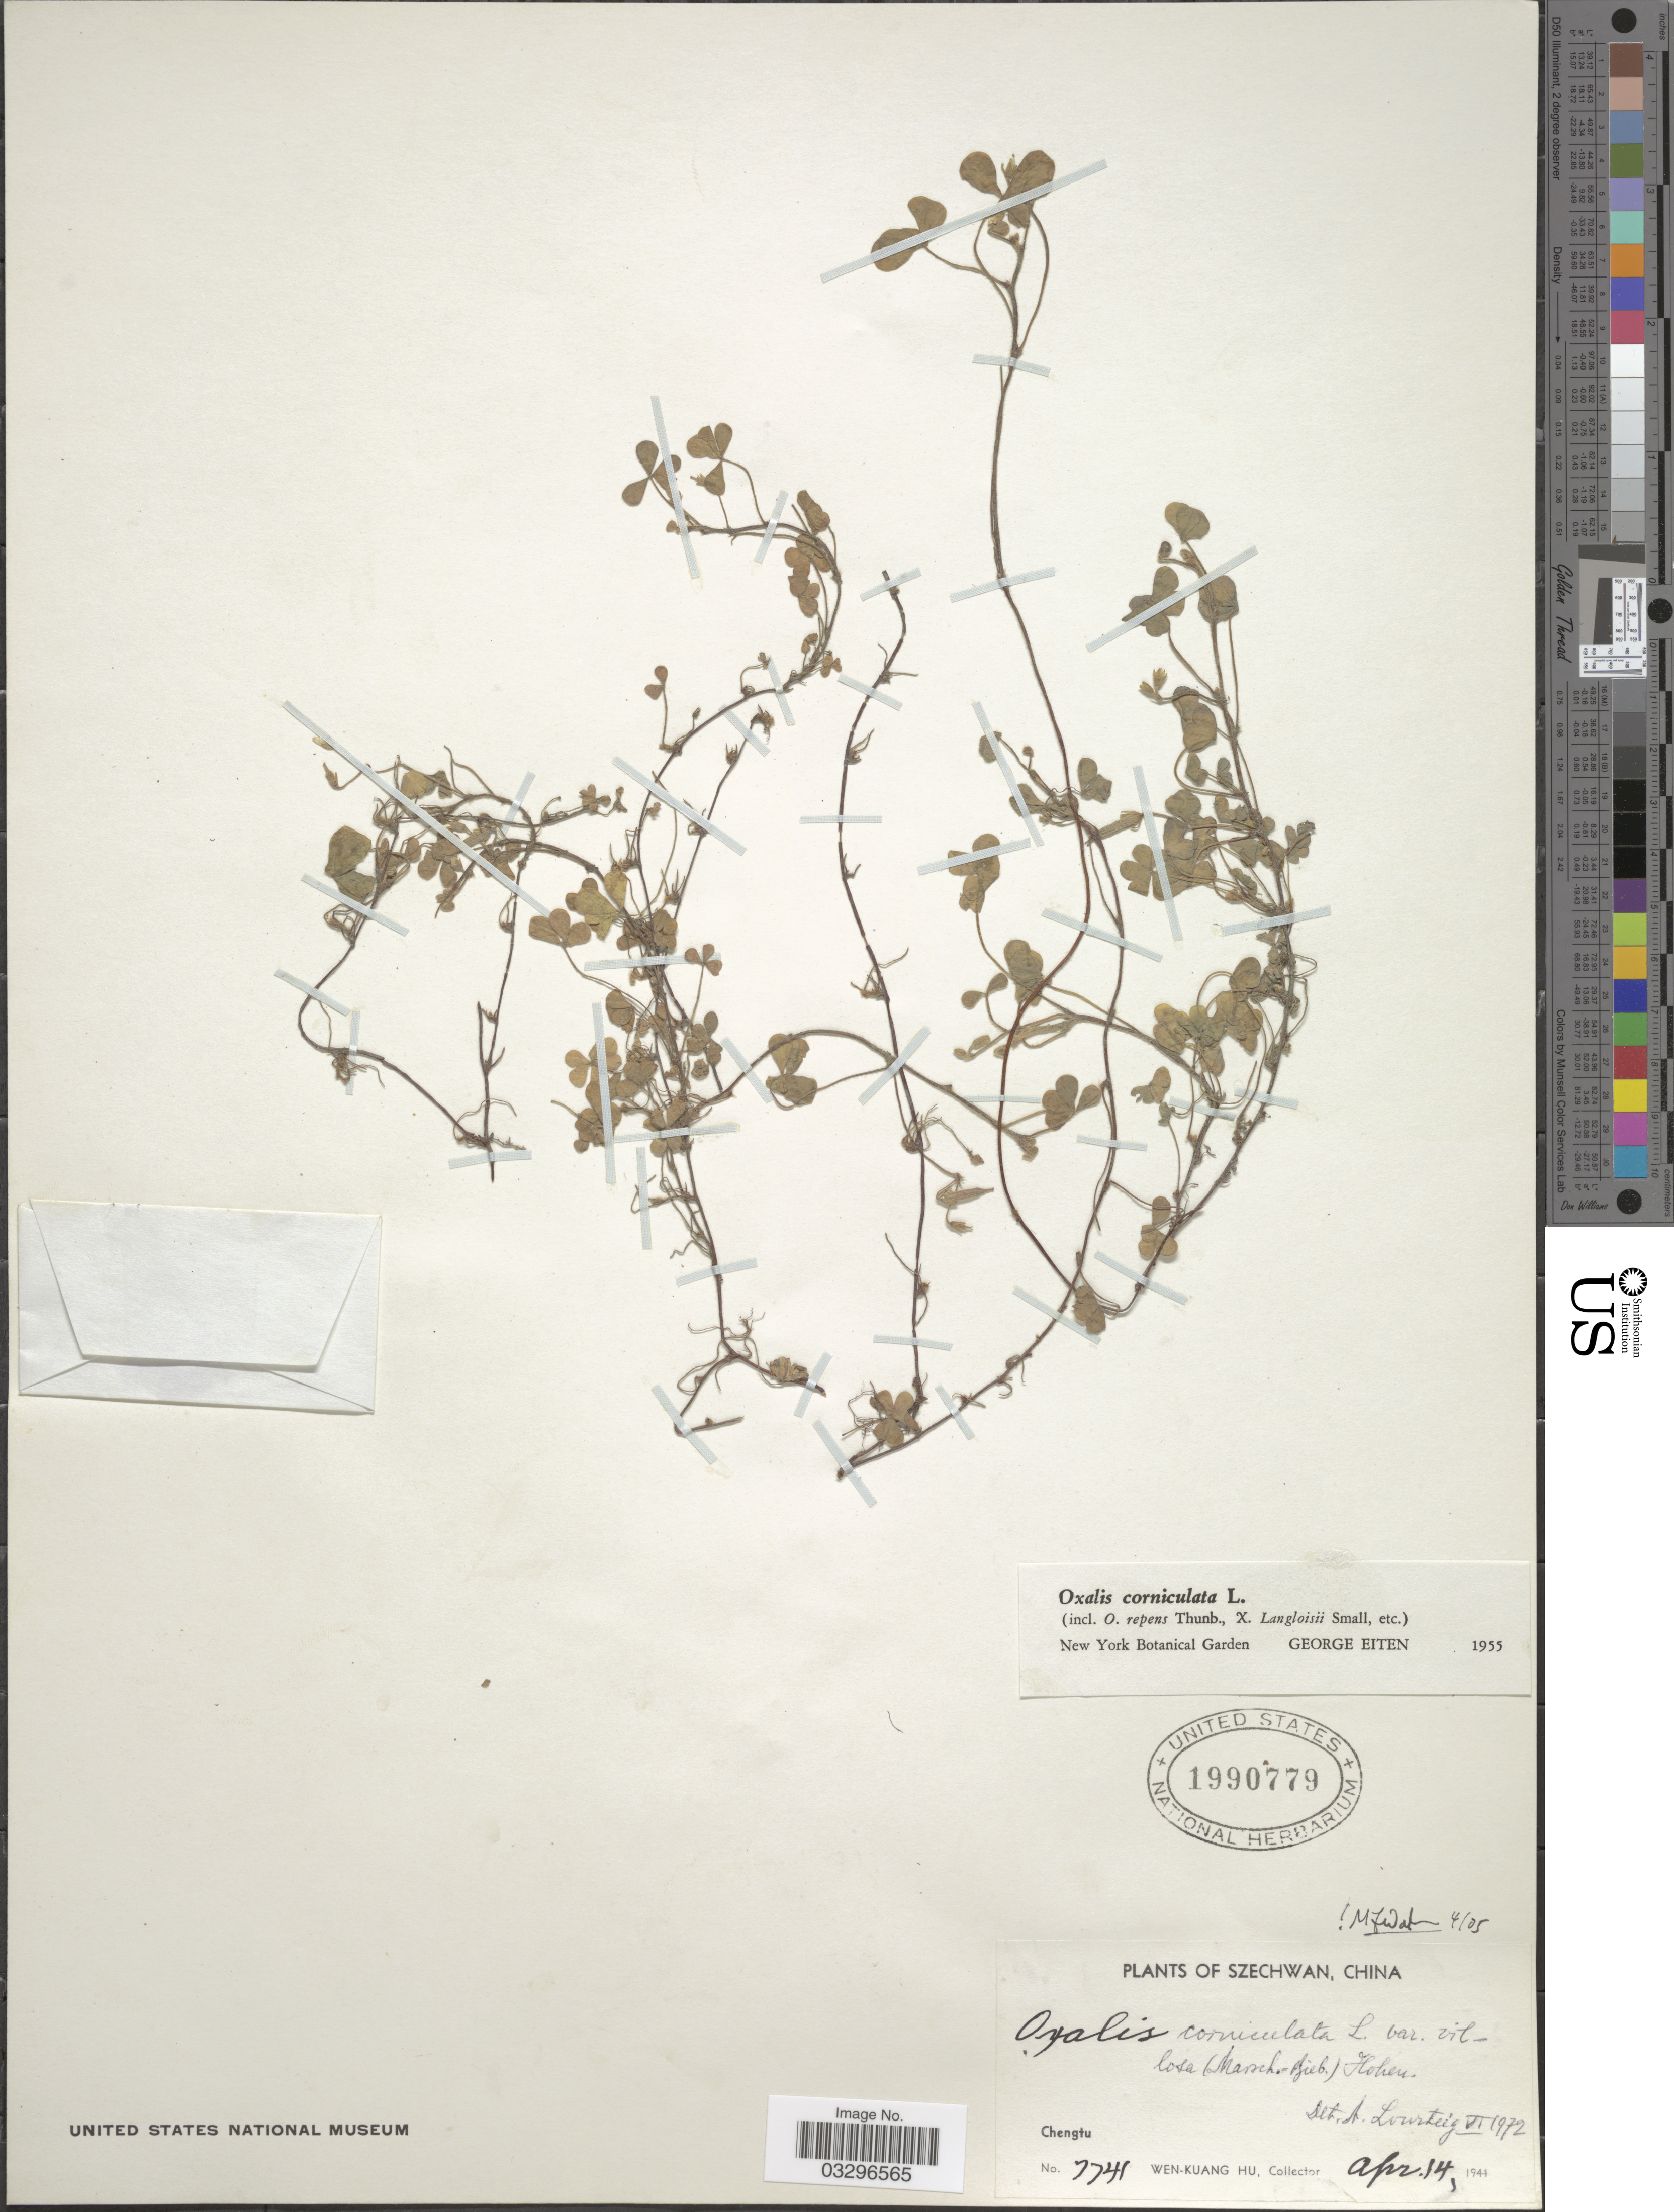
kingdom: Plantae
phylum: Tracheophyta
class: Magnoliopsida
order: Oxalidales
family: Oxalidaceae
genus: Oxalis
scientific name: Oxalis corniculata var. villosa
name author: (M. Bieb.) Hohen.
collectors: W. K. Hu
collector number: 7741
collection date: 1944-04-14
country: China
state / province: Sichuan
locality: Chengtu.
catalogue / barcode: US 1990779